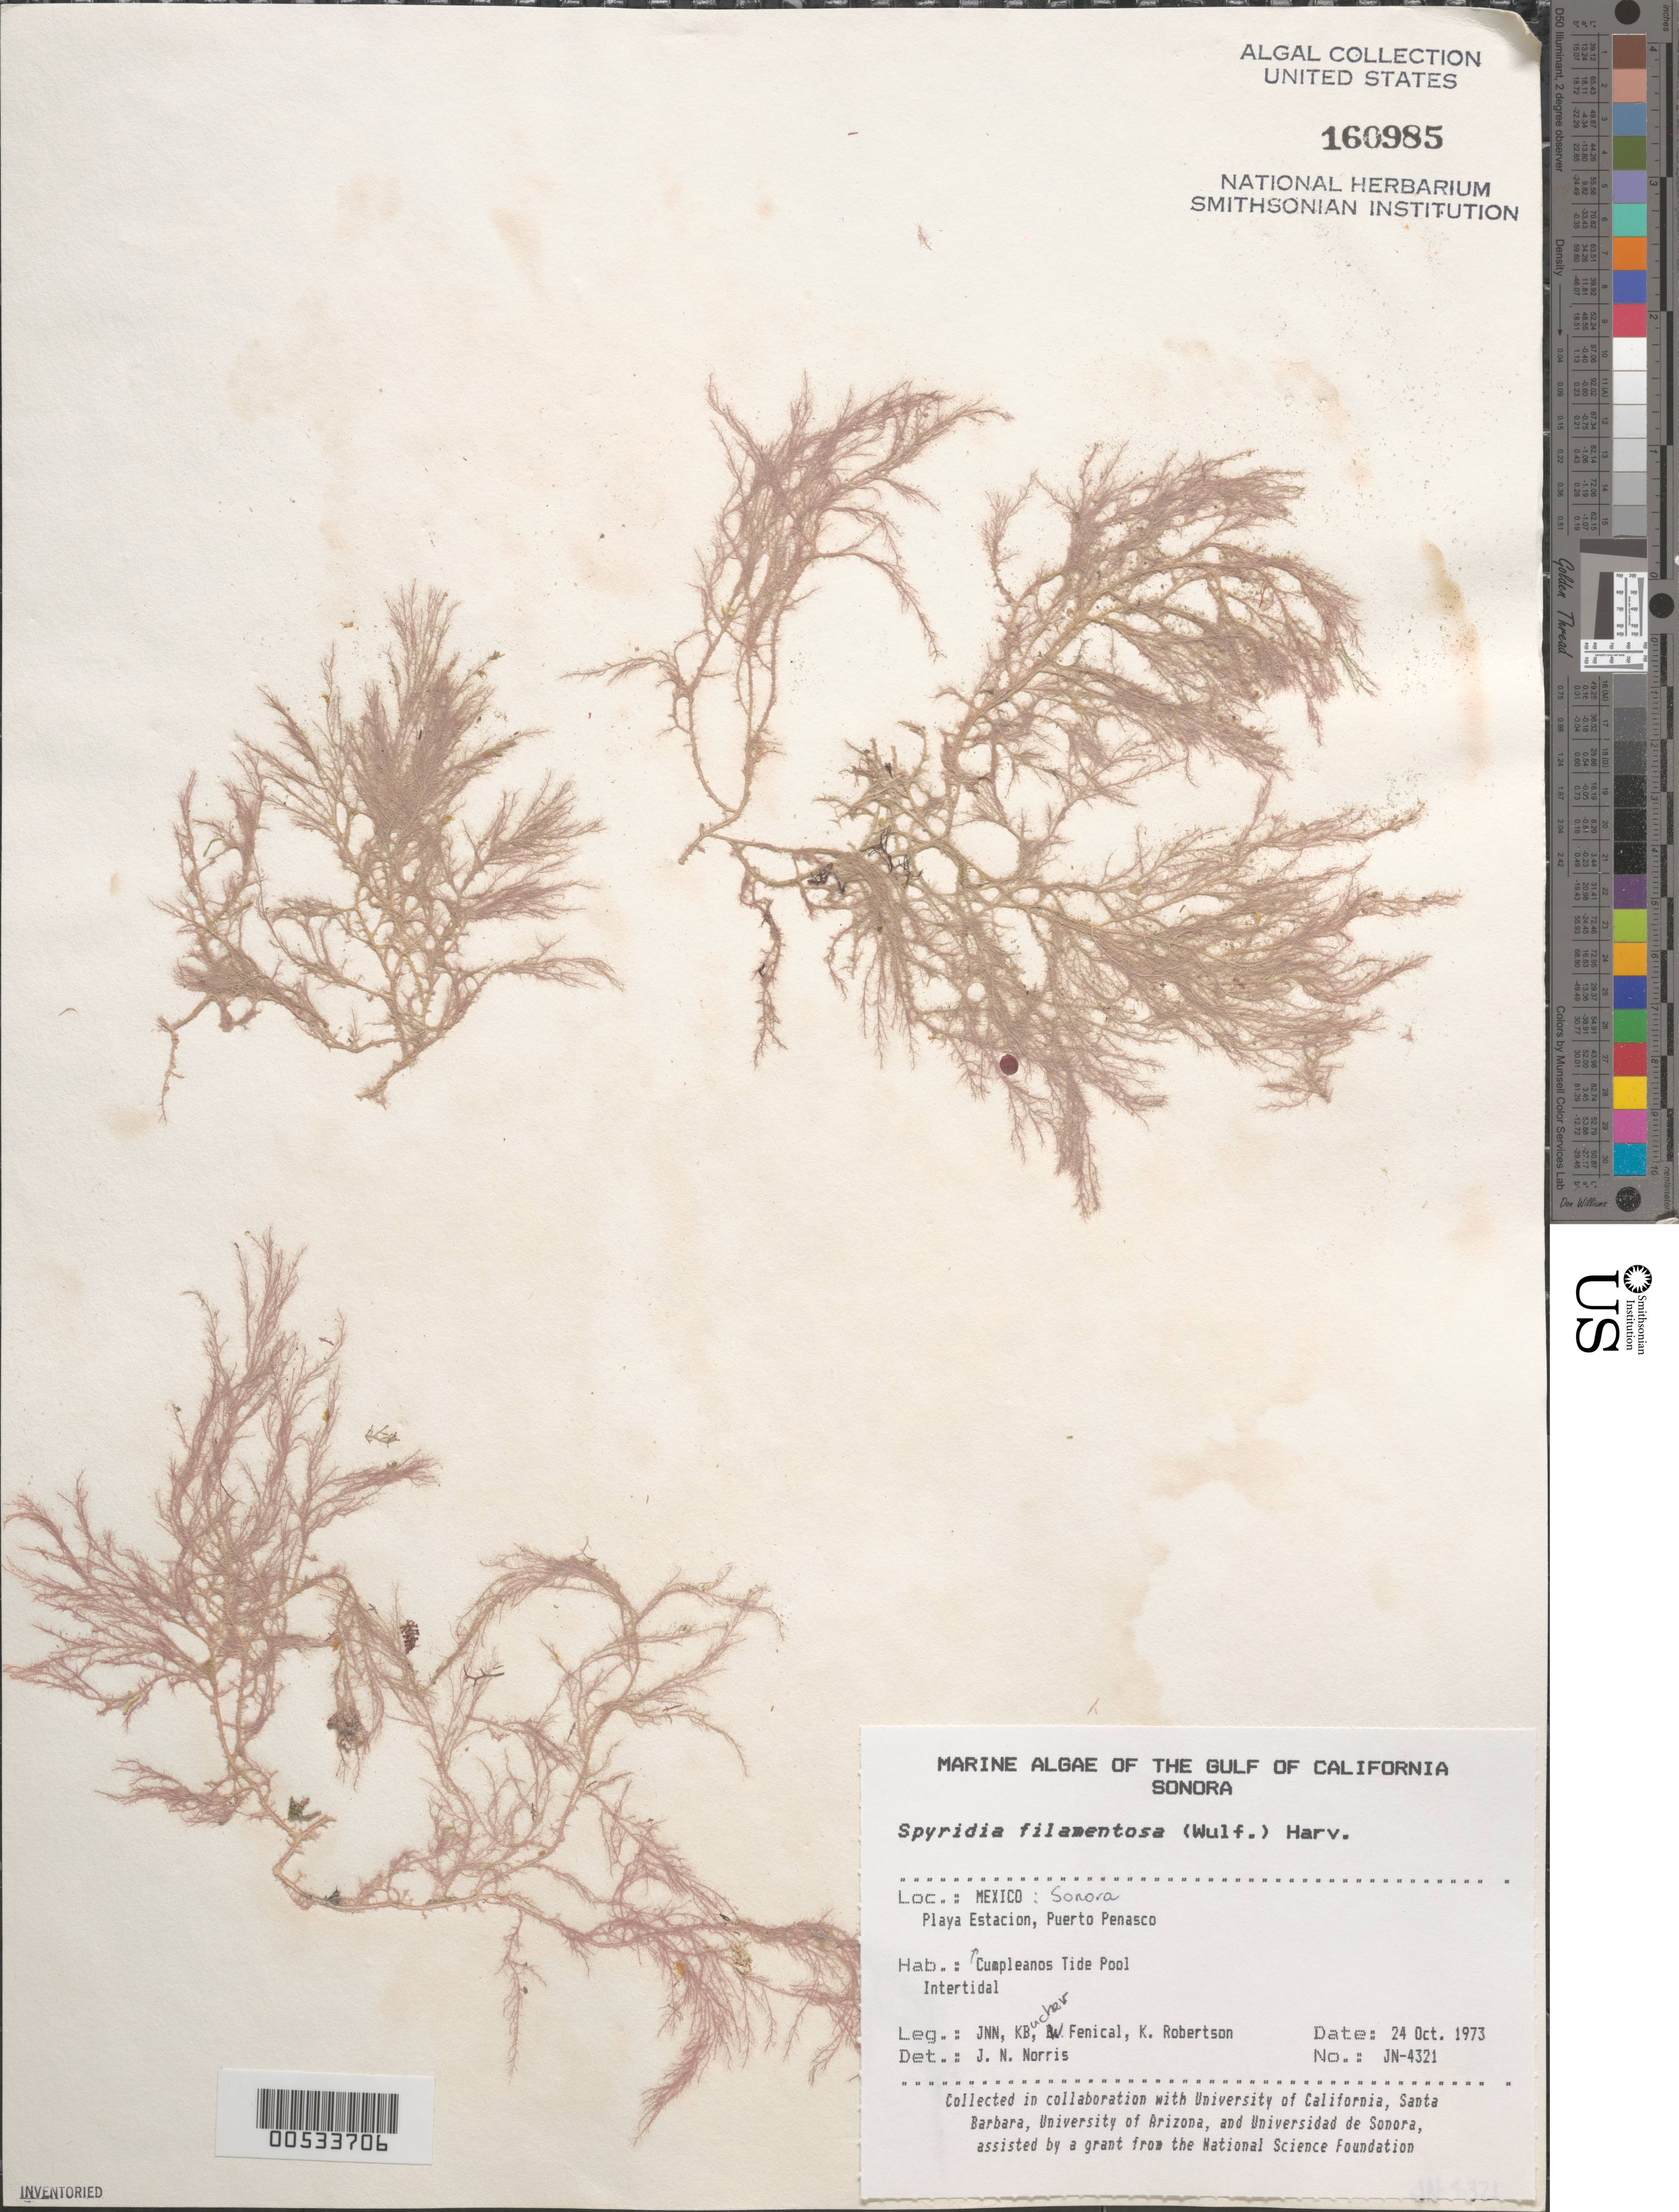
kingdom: Plantae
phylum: Rhodophyta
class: Florideophyceae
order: Ceramiales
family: Spyridiaceae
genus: Spyridia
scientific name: Spyridia filamentosa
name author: (Wulfen) Harv.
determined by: Norris, James N.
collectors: J. N. Norris, K. E. Bucher, W. Fenical & K. Robertson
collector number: JN-4321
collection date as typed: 24 Oct 1973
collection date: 1973-10-24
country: Mexico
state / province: Sonora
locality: Playa Estacion, Puerto Penasco, Cumpleanos Tide Pool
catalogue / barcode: US 160985